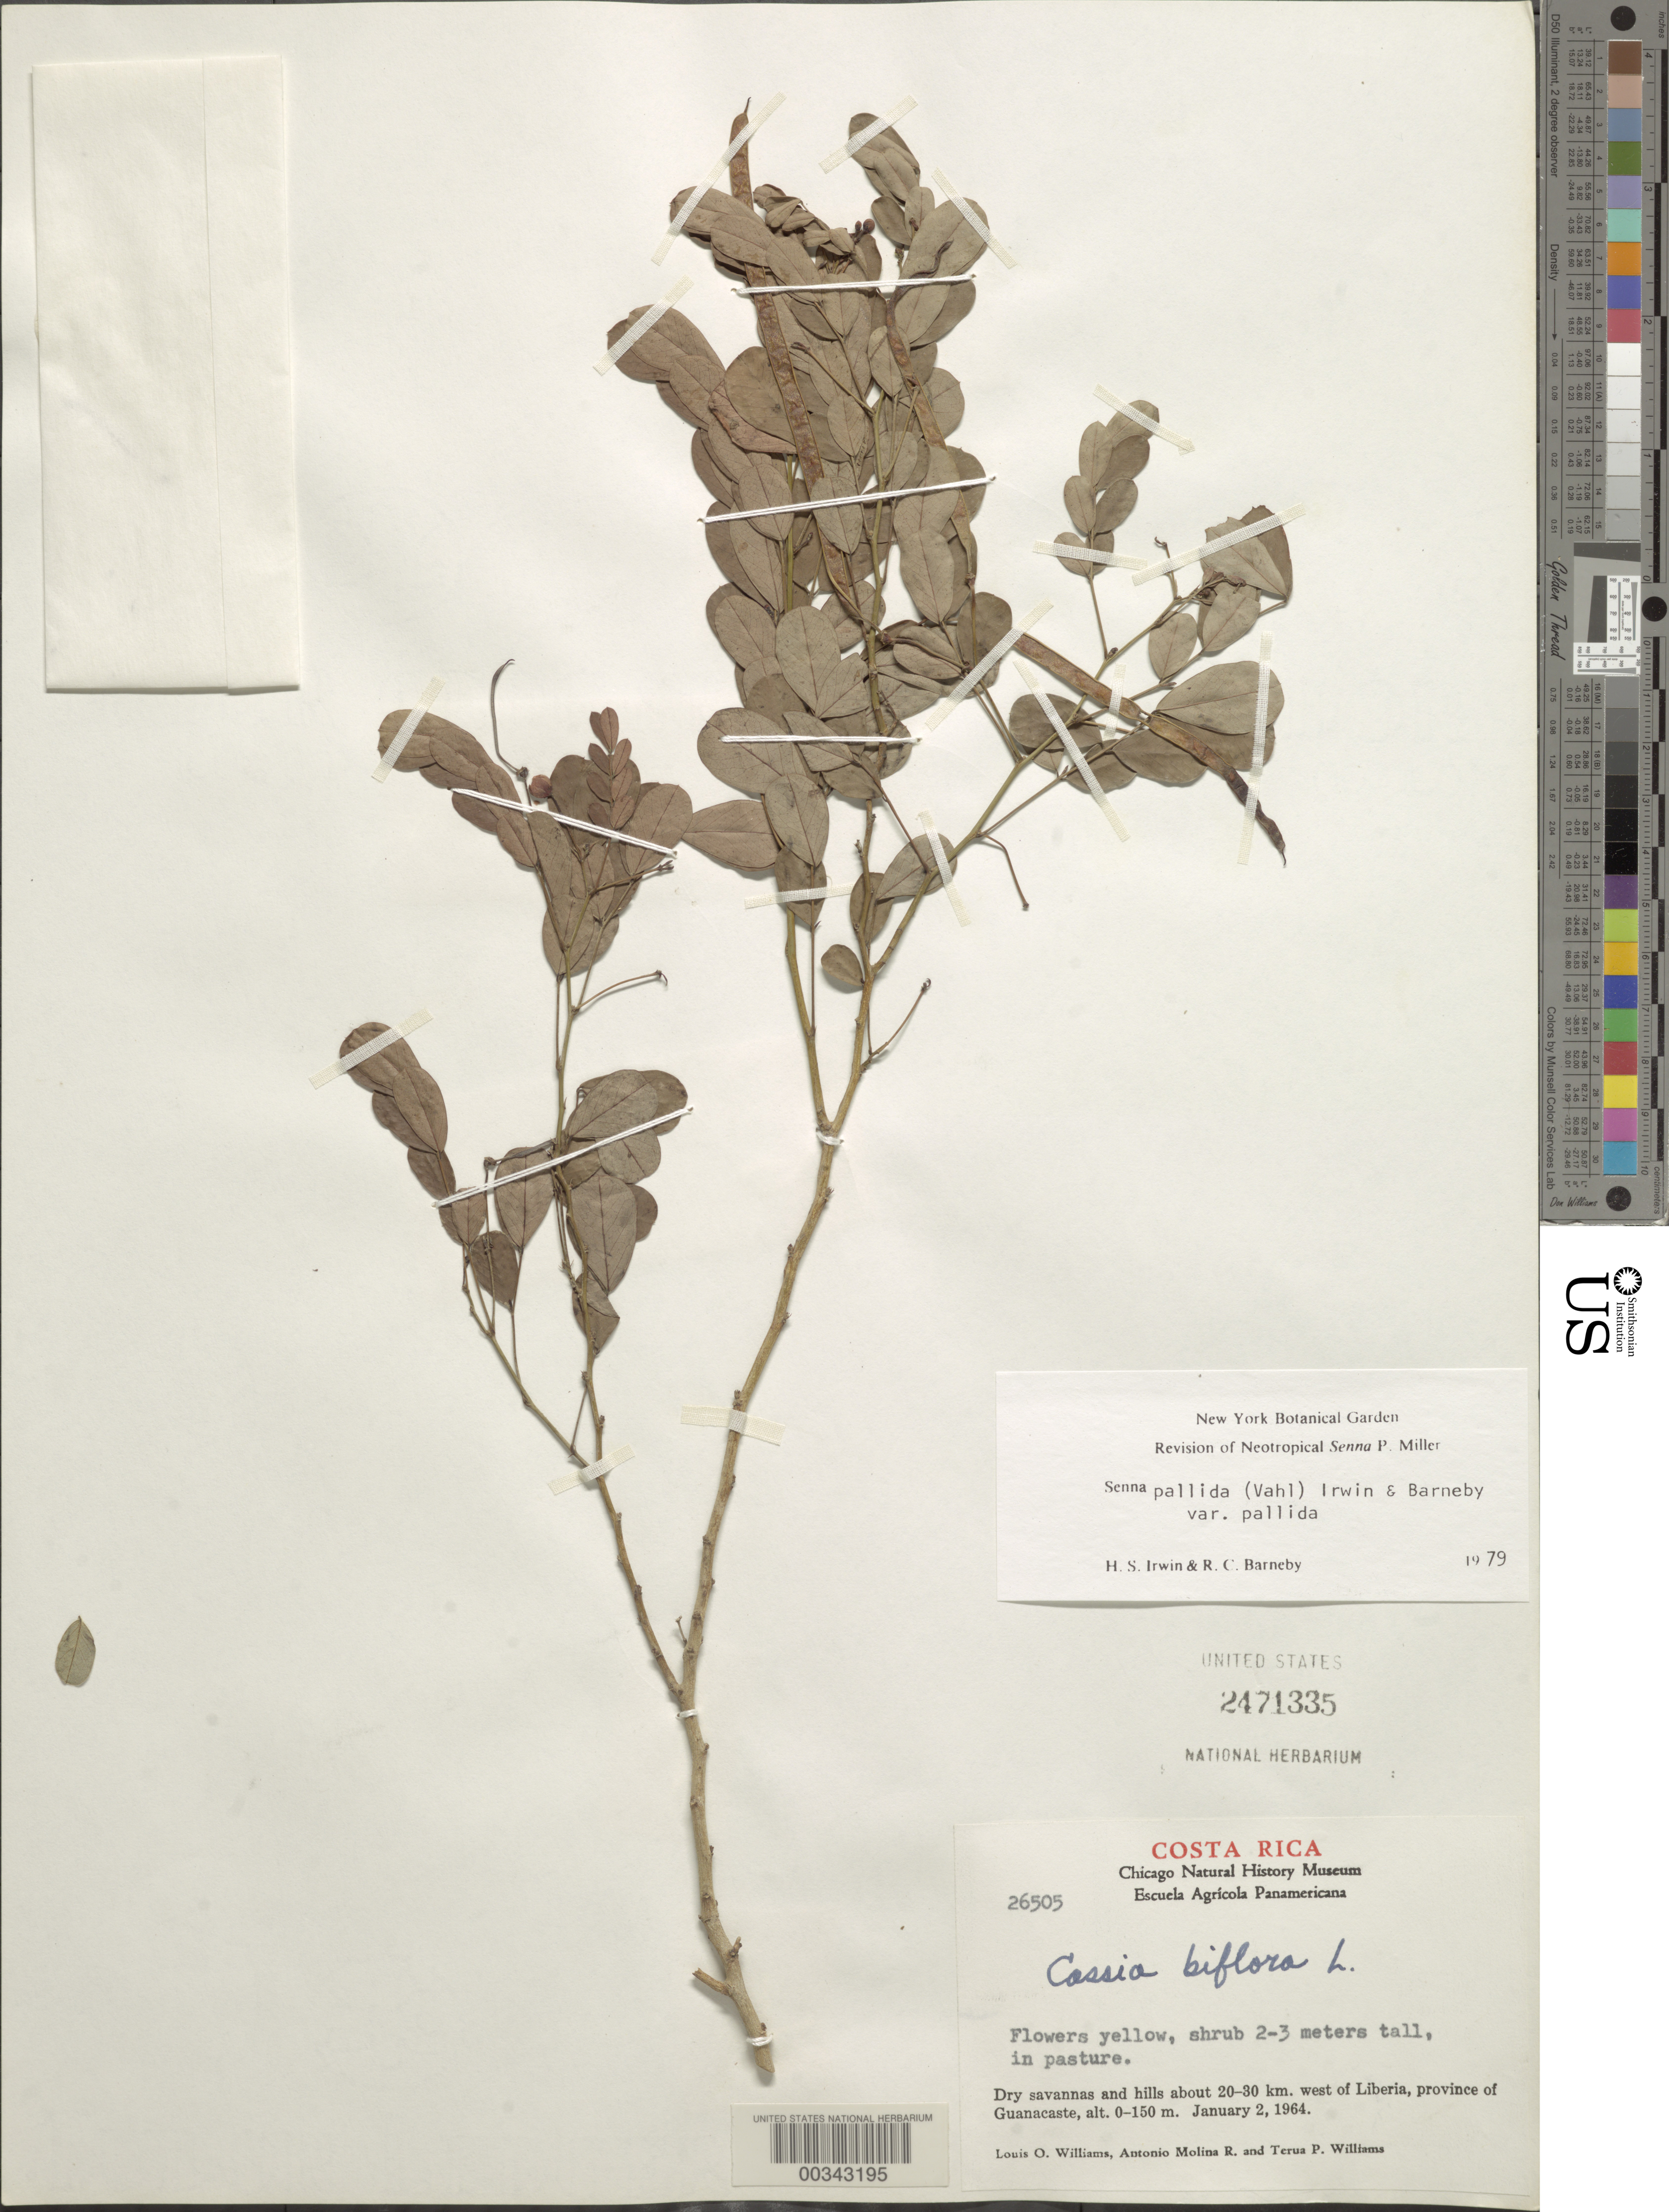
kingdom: Plantae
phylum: Tracheophyta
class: Magnoliopsida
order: Fabales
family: Fabaceae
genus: Senna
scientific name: Senna pallida var. pallida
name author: (Vahl) H.S. Irwin & Barneby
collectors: L. O. Williams, A. Molina R. & T. P. Williams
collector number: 26505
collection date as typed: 02 Jan 1964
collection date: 1964-01-02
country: Costa Rica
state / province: Guanacaste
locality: About 20-30 km W of Liberia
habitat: Dry savannas and hills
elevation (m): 0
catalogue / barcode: US 2471335